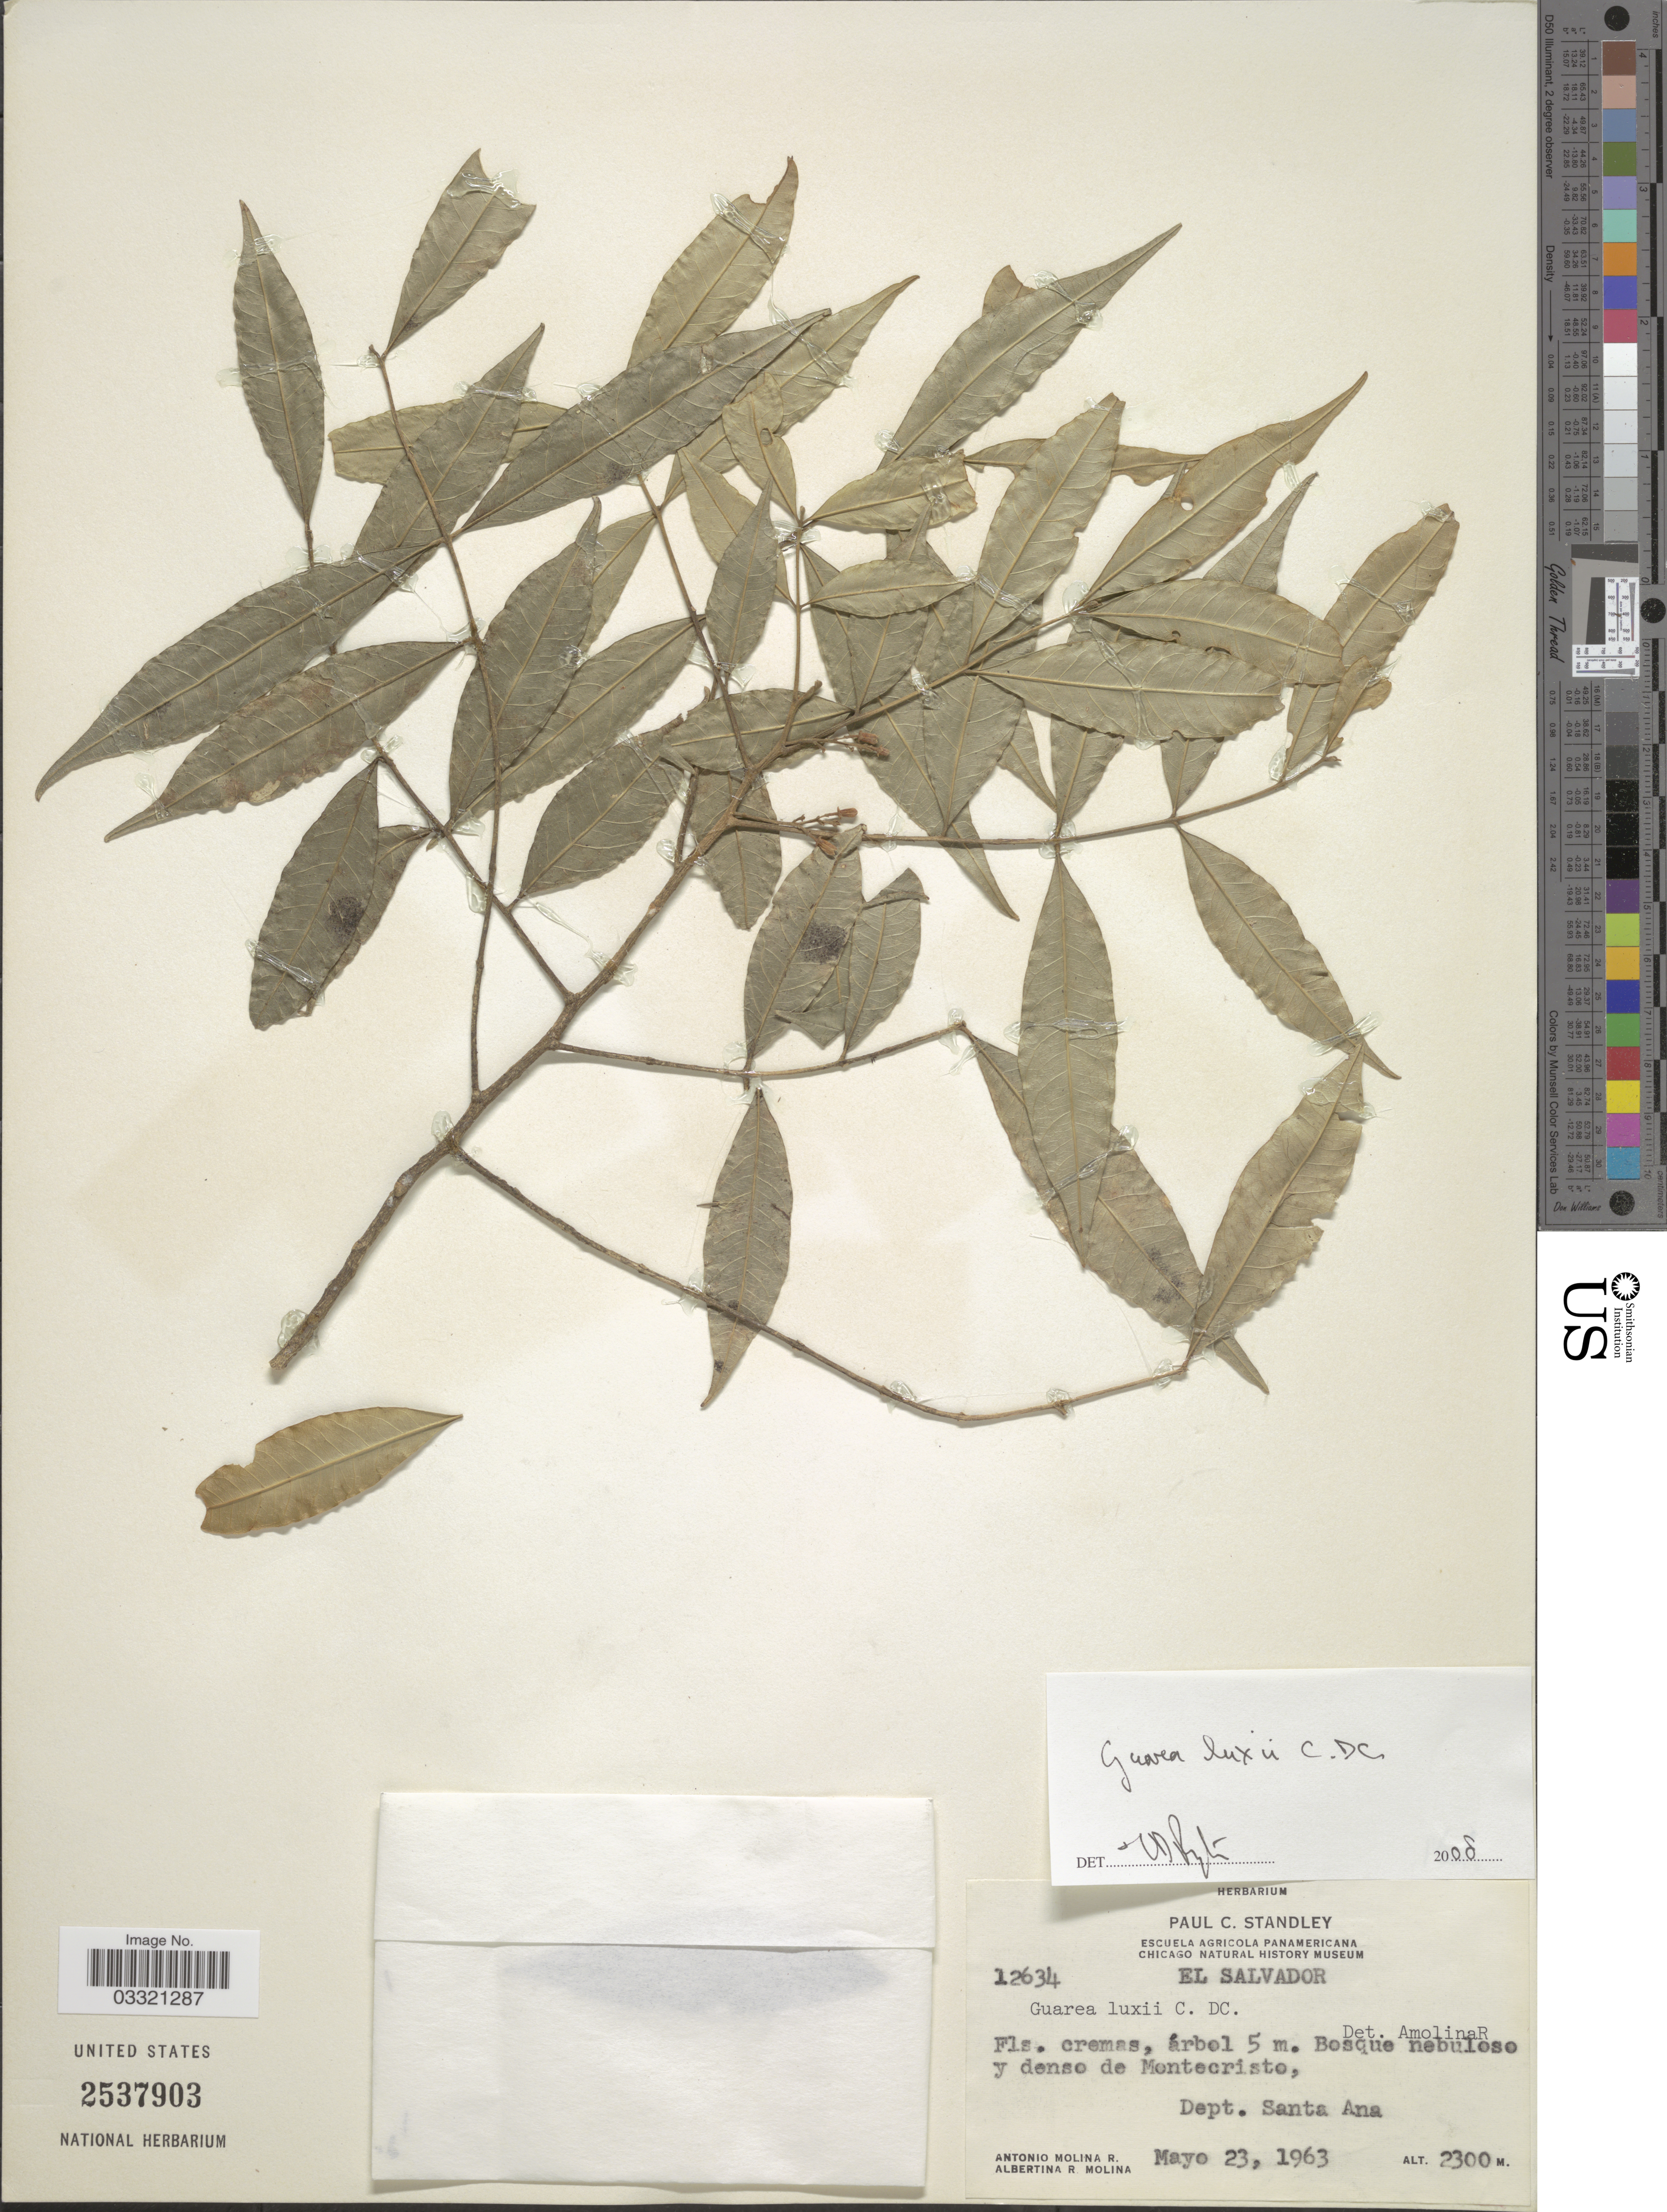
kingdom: Plantae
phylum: Tracheophyta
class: Magnoliopsida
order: Sapindales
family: Meliaceae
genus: Guarea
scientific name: Guarea luxii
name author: C. DC.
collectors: A. R. Molina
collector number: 12634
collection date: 1963-05-23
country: El Salvador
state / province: Santa Ana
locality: Dept. Santa Ana.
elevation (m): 2300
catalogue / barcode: US 2537903